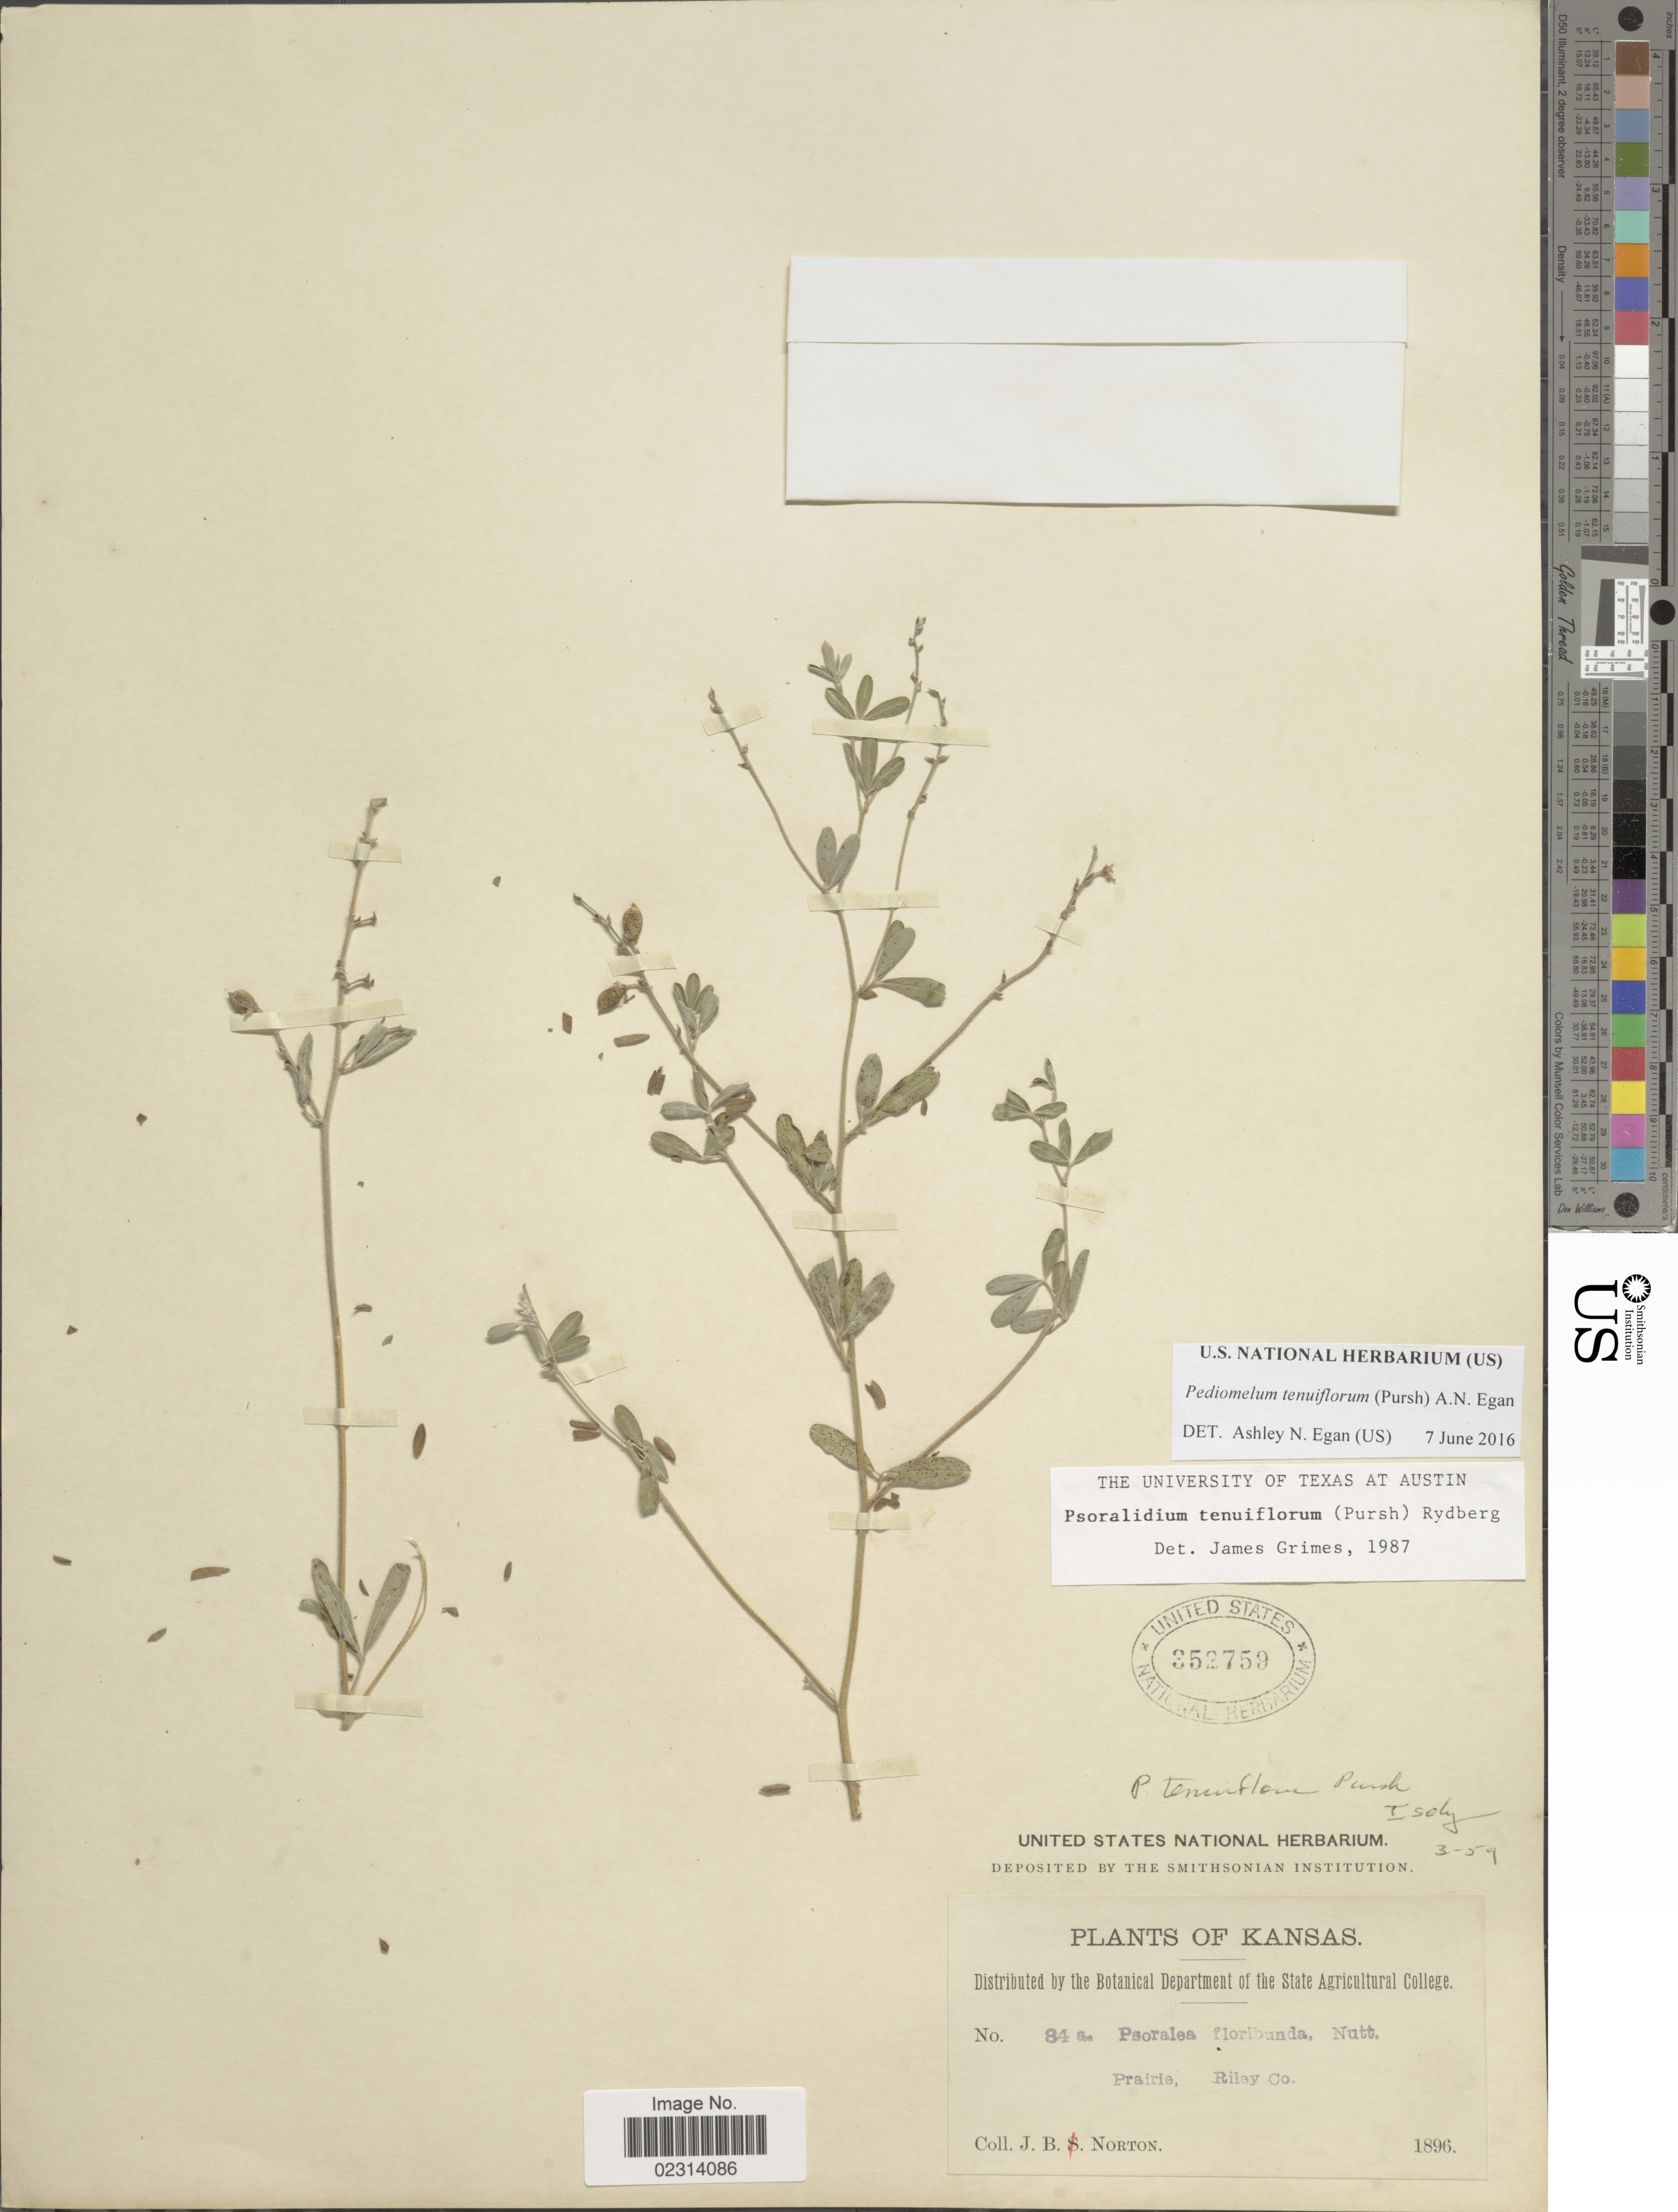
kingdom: Plantae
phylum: Tracheophyta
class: Magnoliopsida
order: Fabales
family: Fabaceae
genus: Psoralidium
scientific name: Psoralidium tenuiflorum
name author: (Pursh) Rydb.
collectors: J. B. Norton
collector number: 84a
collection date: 1896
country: United States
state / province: Kansas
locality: Prairie, Riley Co.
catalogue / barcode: US 352759